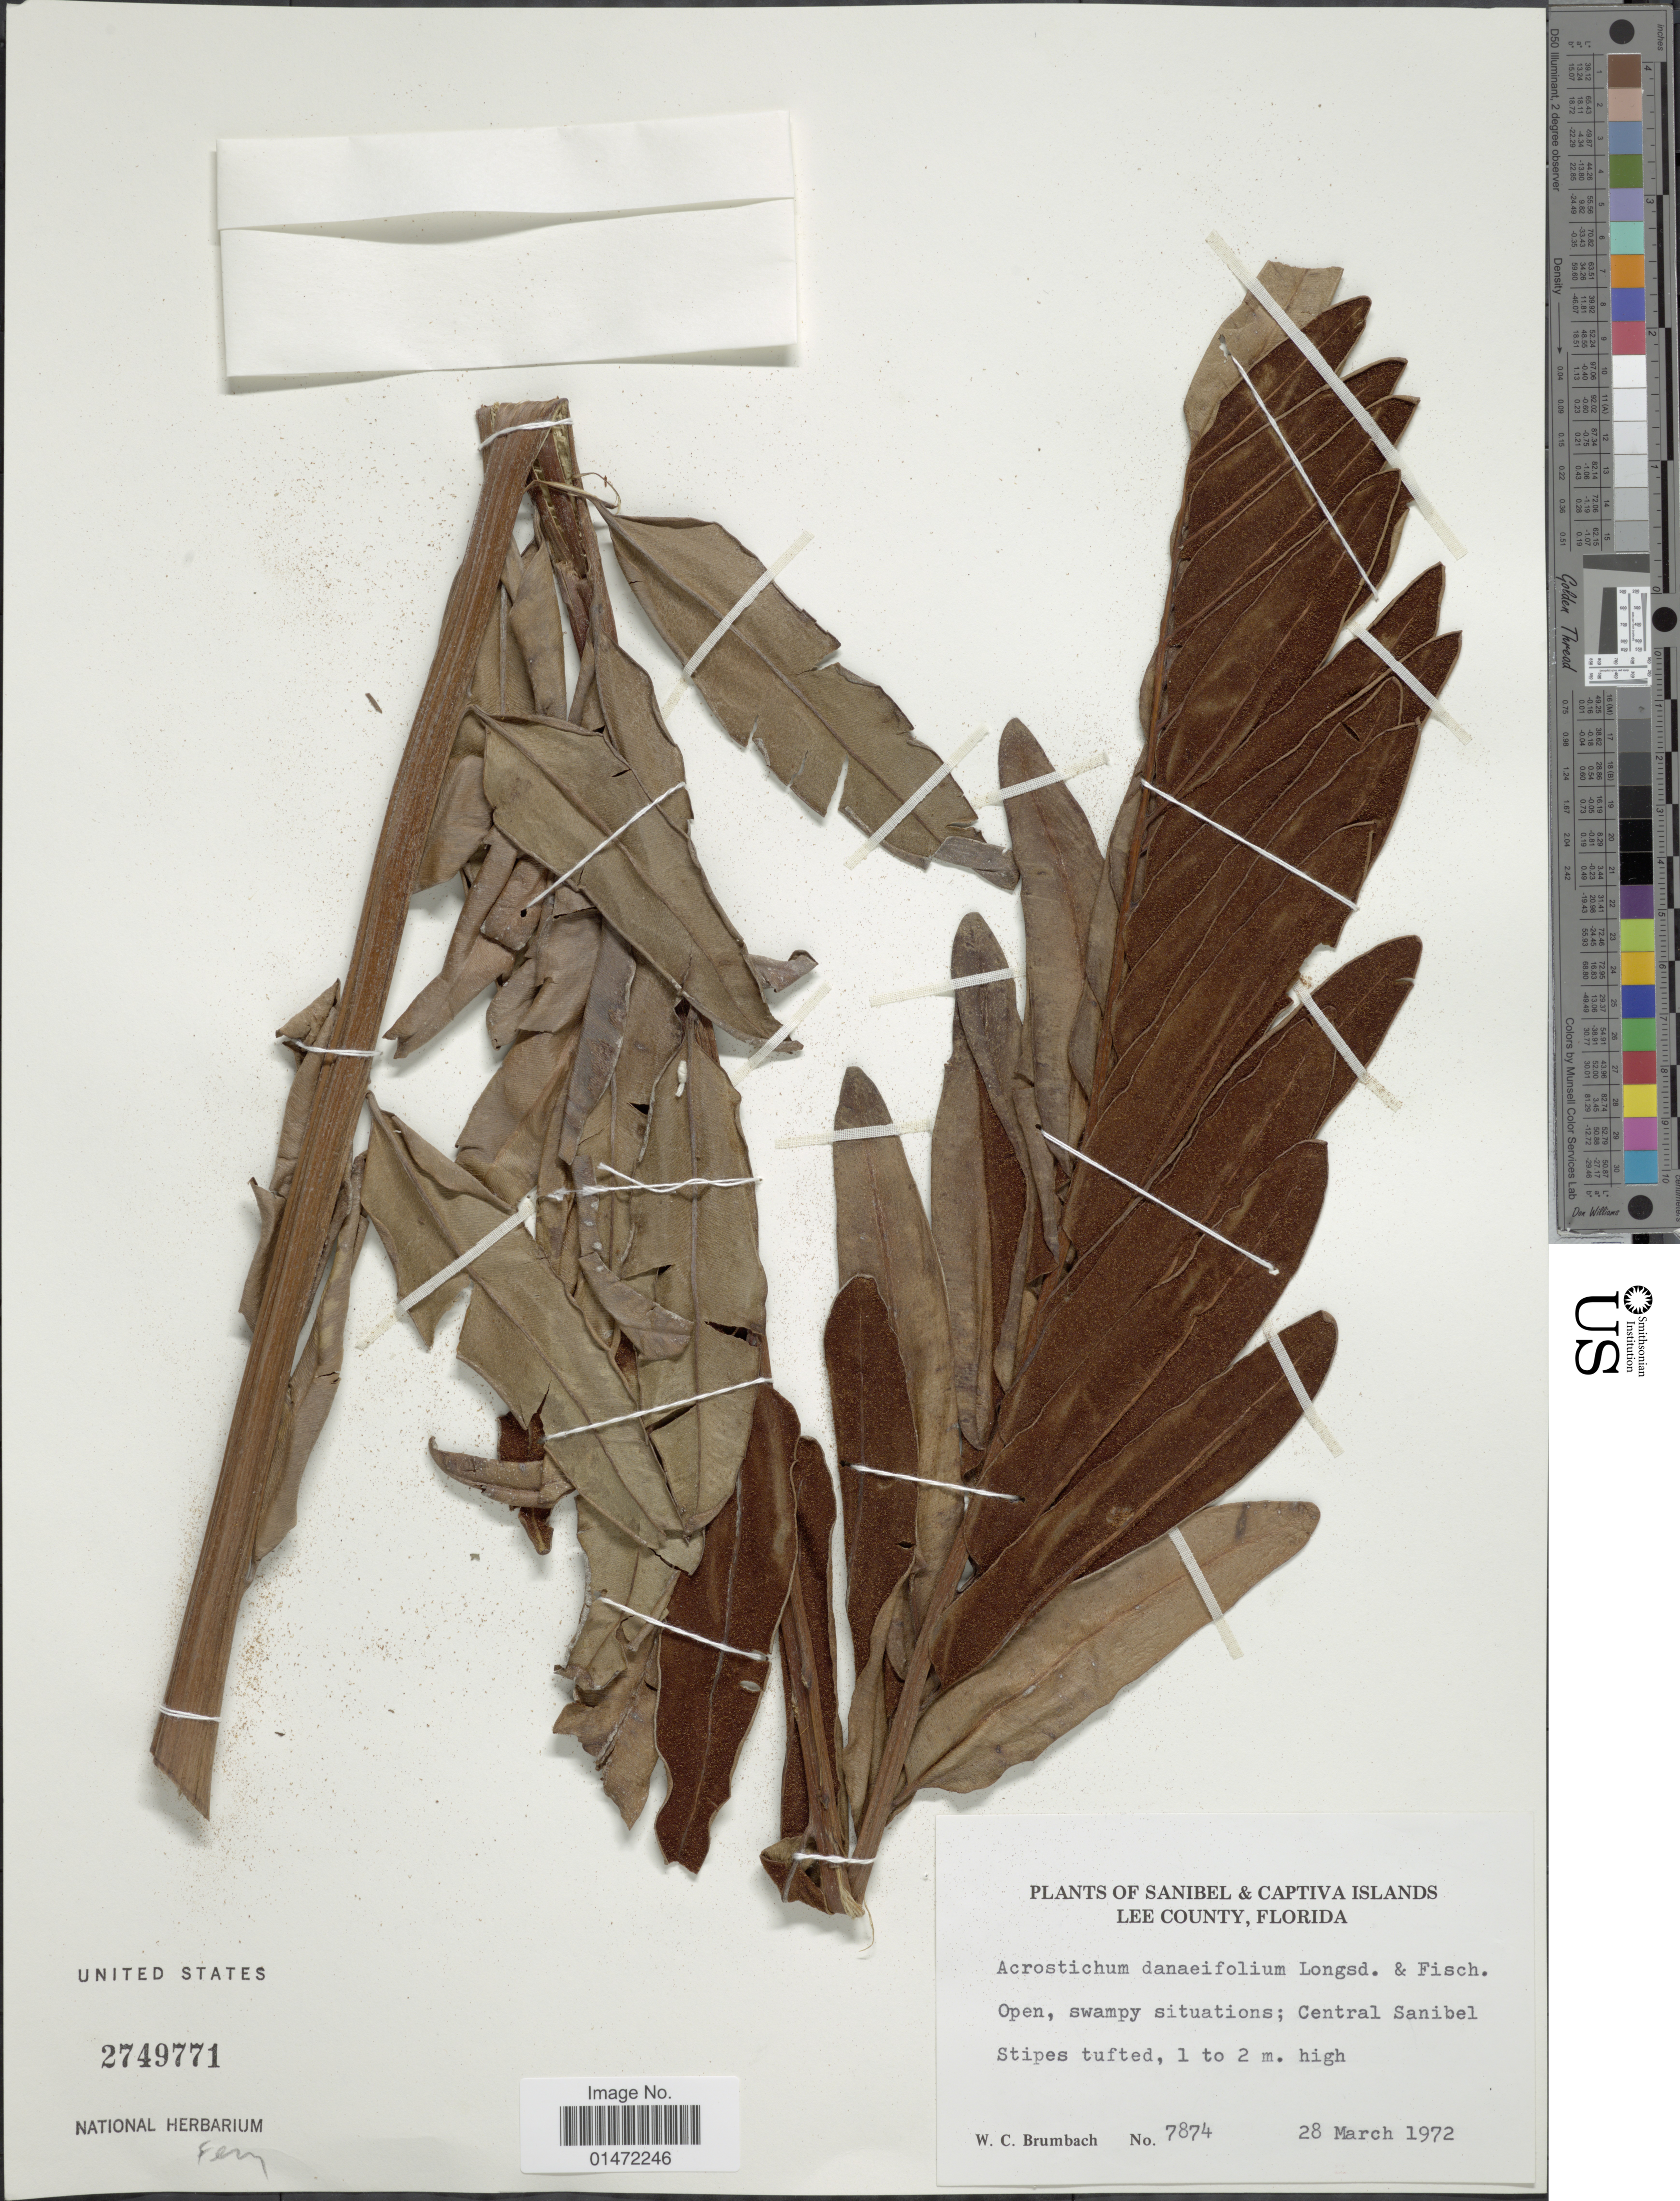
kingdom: Plantae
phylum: Tracheophyta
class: Polypodiopsida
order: Polypodiales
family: Pteridaceae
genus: Acrostichum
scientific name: Acrostichum danaeifolium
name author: Langsd. & Fisch.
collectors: W. C. Brumbach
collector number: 7874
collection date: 1972-03-28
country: United States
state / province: Florida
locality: Sanibel & Captiva Islands. Lee County. Central Sanibel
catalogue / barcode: US 2749771